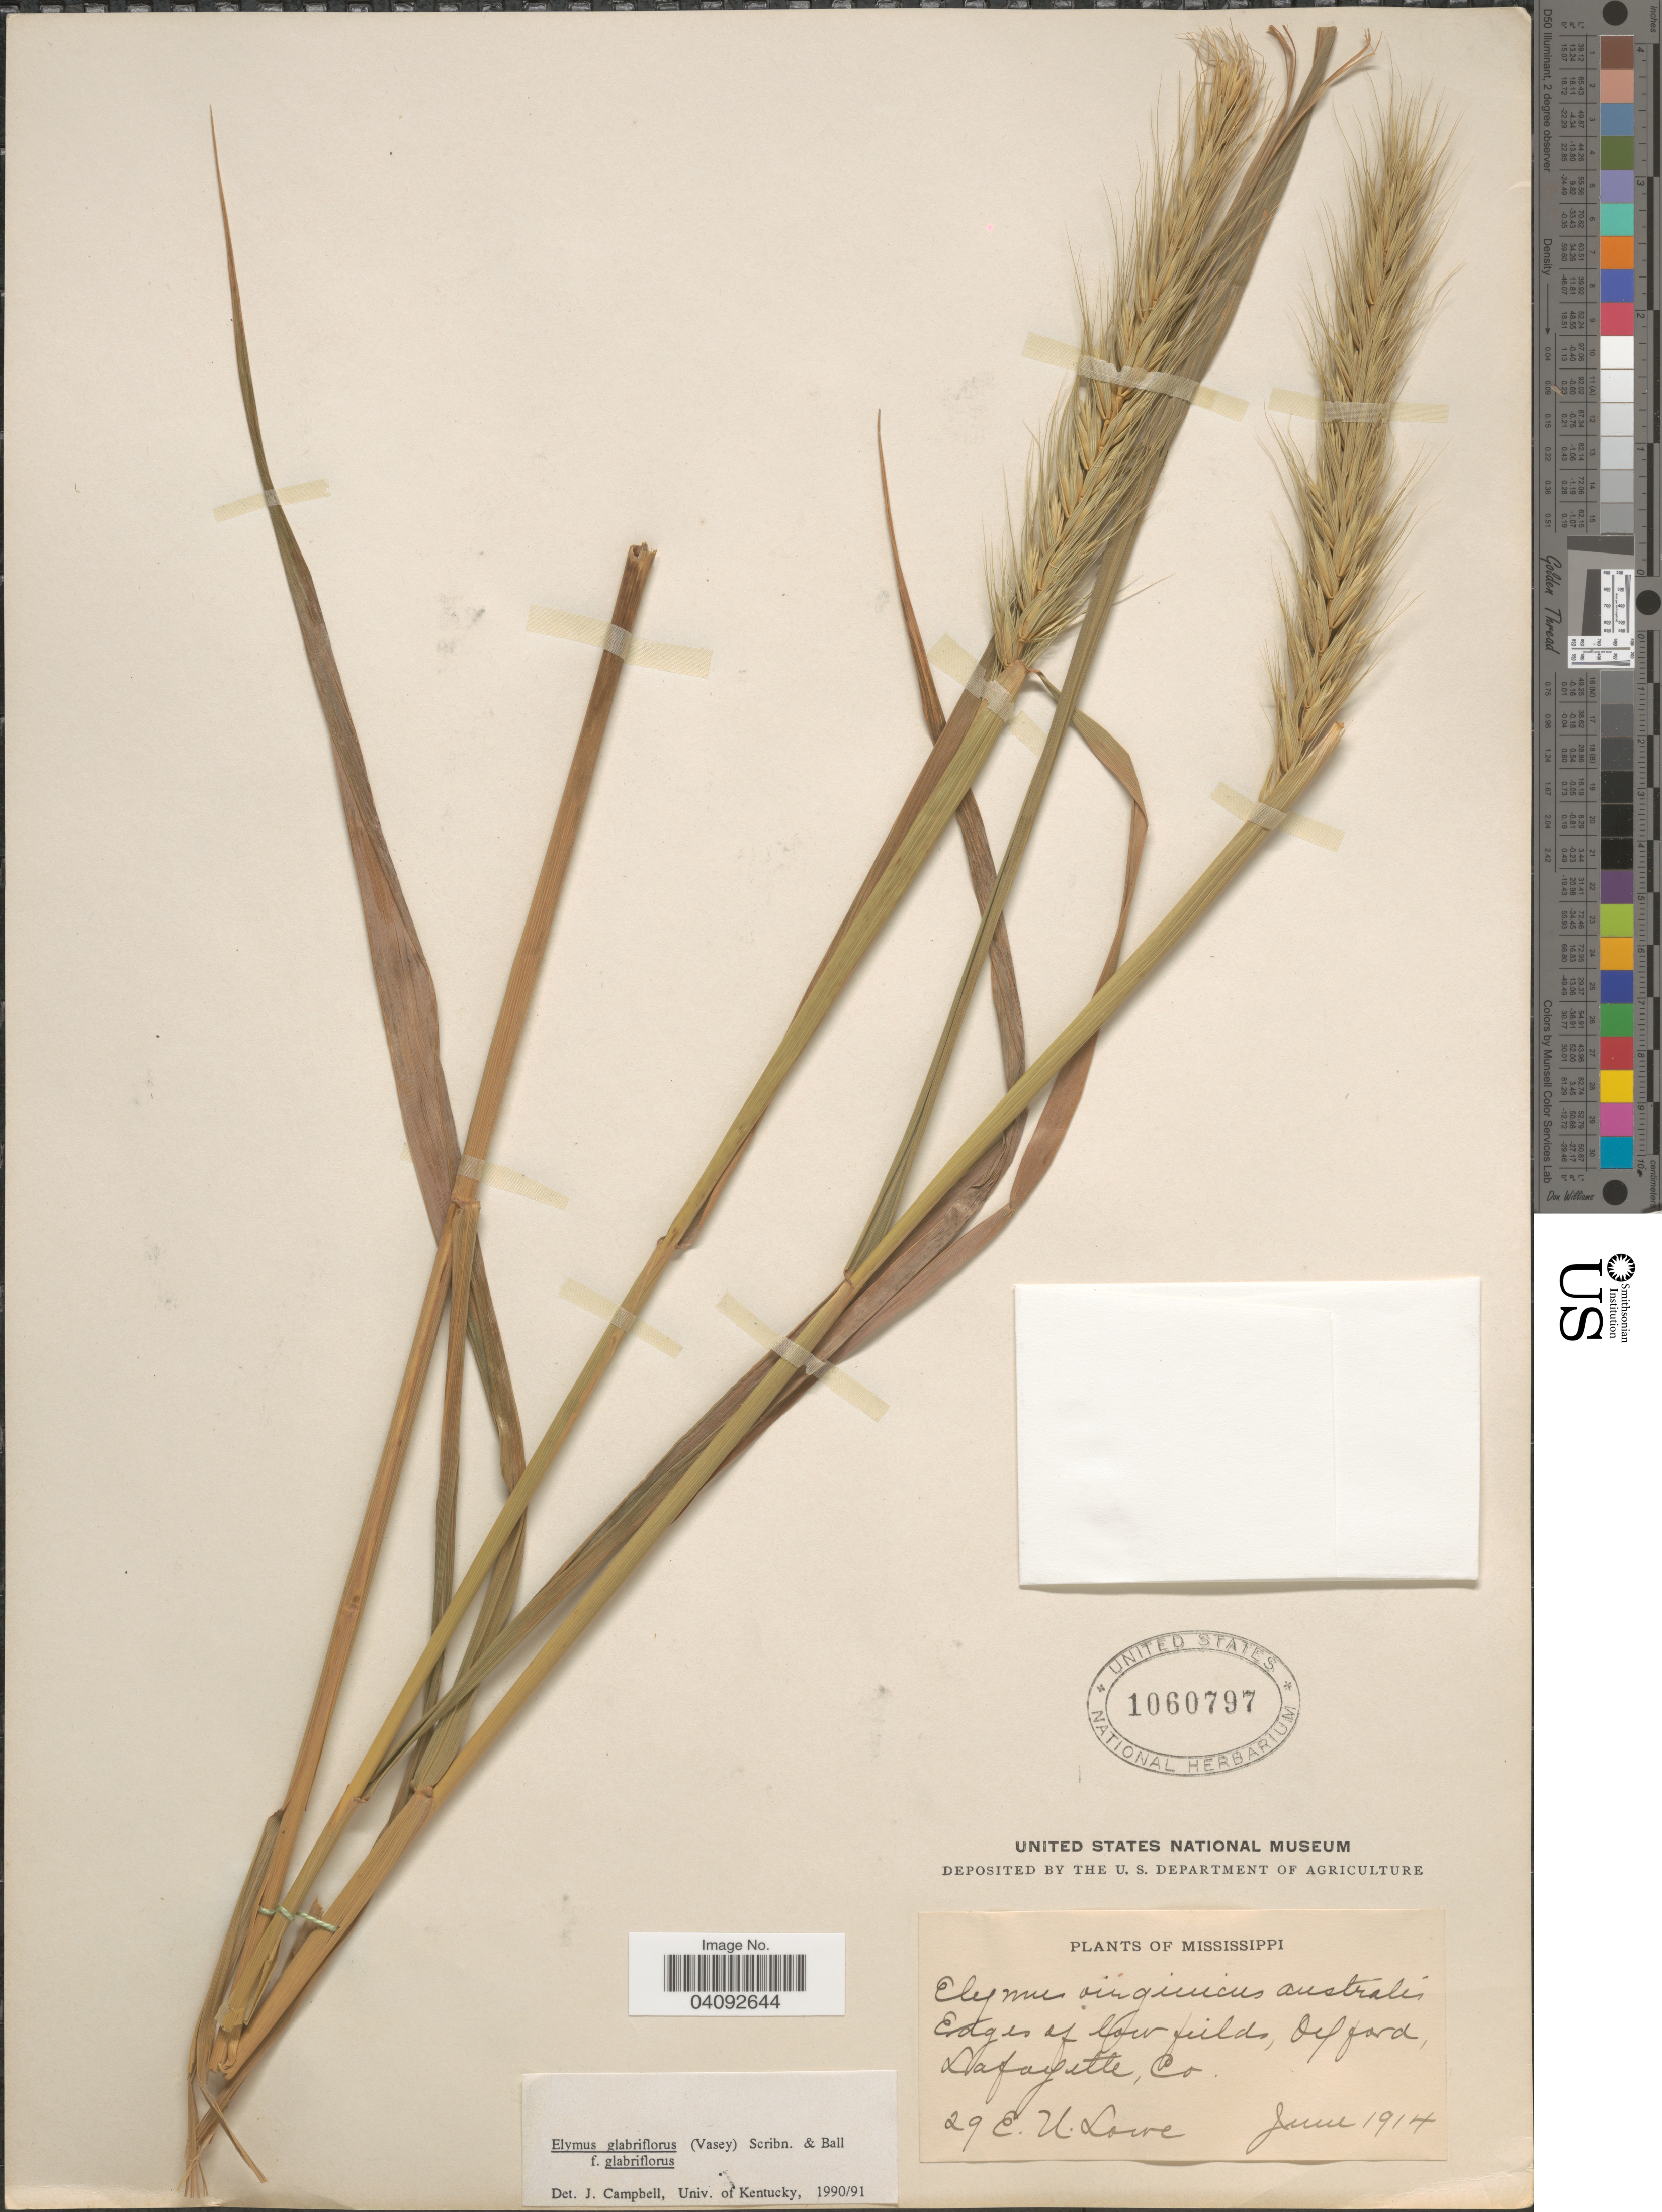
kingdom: Plantae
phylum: Tracheophyta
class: Liliopsida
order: Poales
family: Poaceae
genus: Elymus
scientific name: Elymus glabriflorus var. glabriflorus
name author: (Vasey ex L.H. Dewey) Scribn. & C.R. Ball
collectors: E. N. Lowe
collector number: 29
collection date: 1914-06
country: United States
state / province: Mississippi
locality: Edges of low fields, Oxford, Lafayette Co.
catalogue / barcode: US 1060797